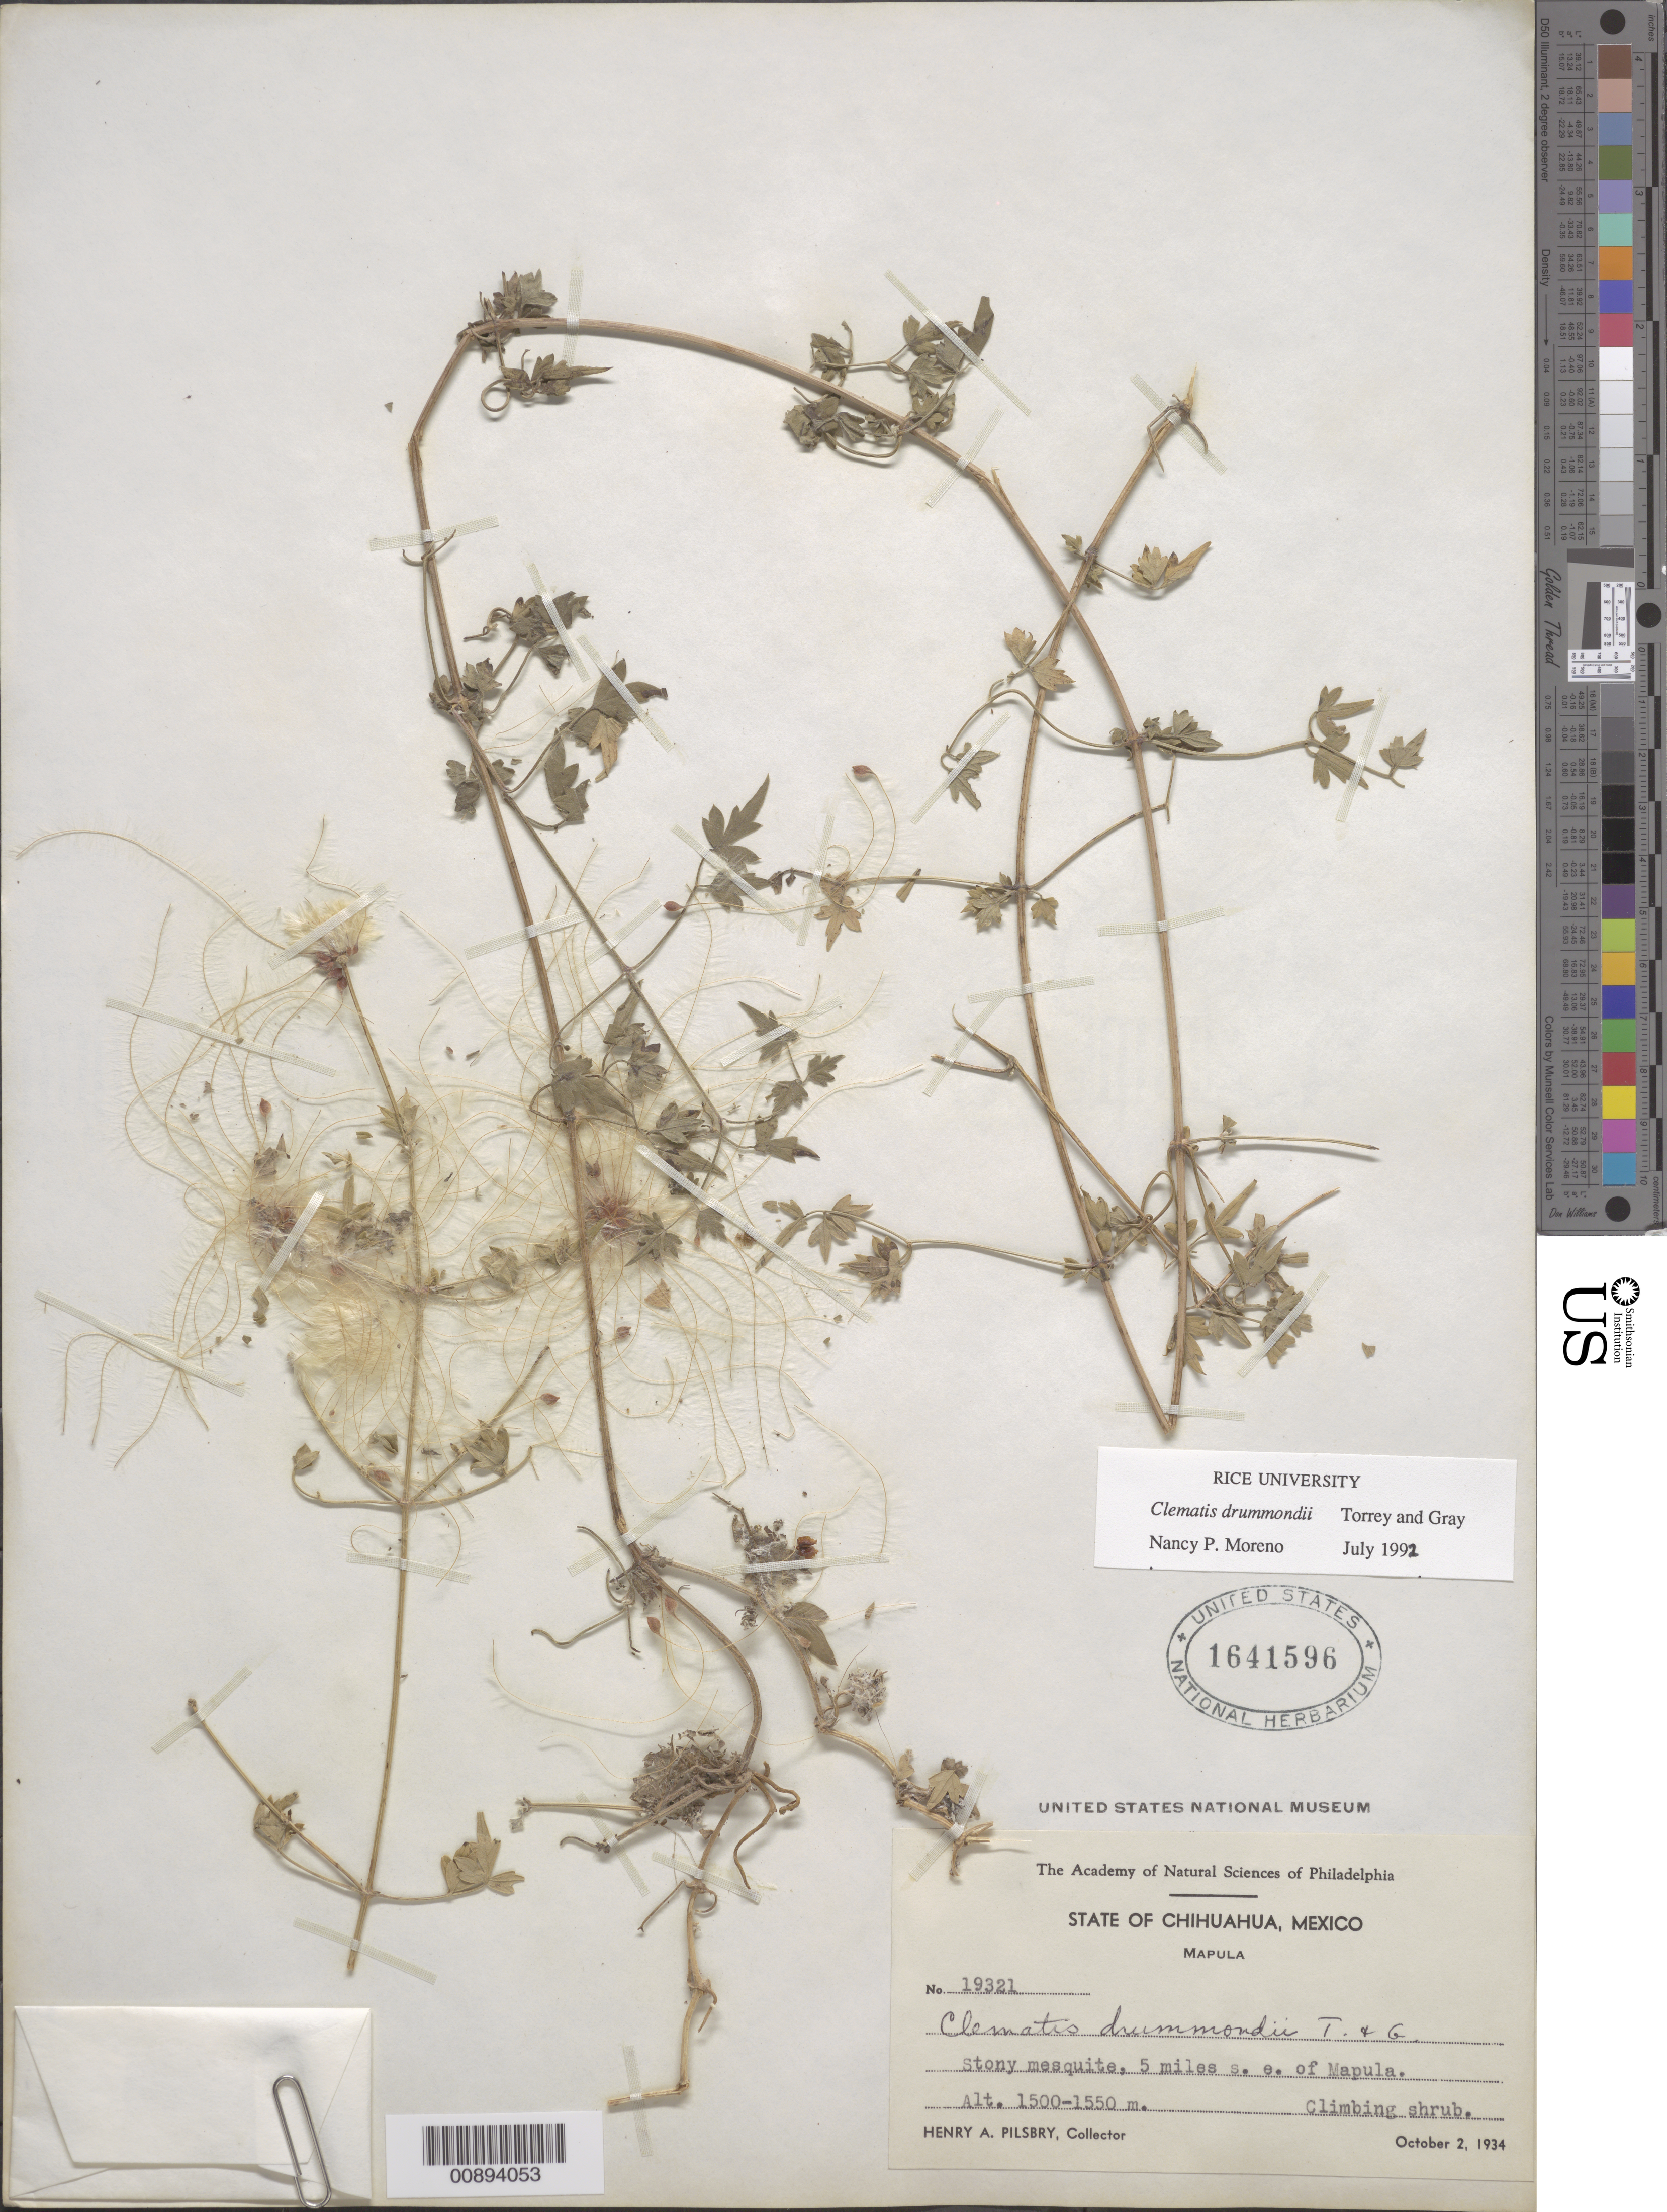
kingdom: Plantae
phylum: Tracheophyta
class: Magnoliopsida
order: Ranunculales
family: Ranunculaceae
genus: Clematis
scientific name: Clematis drummondii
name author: Torr. & A. Gray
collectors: H. Pilsbry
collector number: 19321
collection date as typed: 02 Oct 1934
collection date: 1934-10-02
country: Mexico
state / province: Chihuahua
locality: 5 miles SE of Mapula, Chihuahua.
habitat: Stony mesquite.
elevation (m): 1550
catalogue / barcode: US 1641596